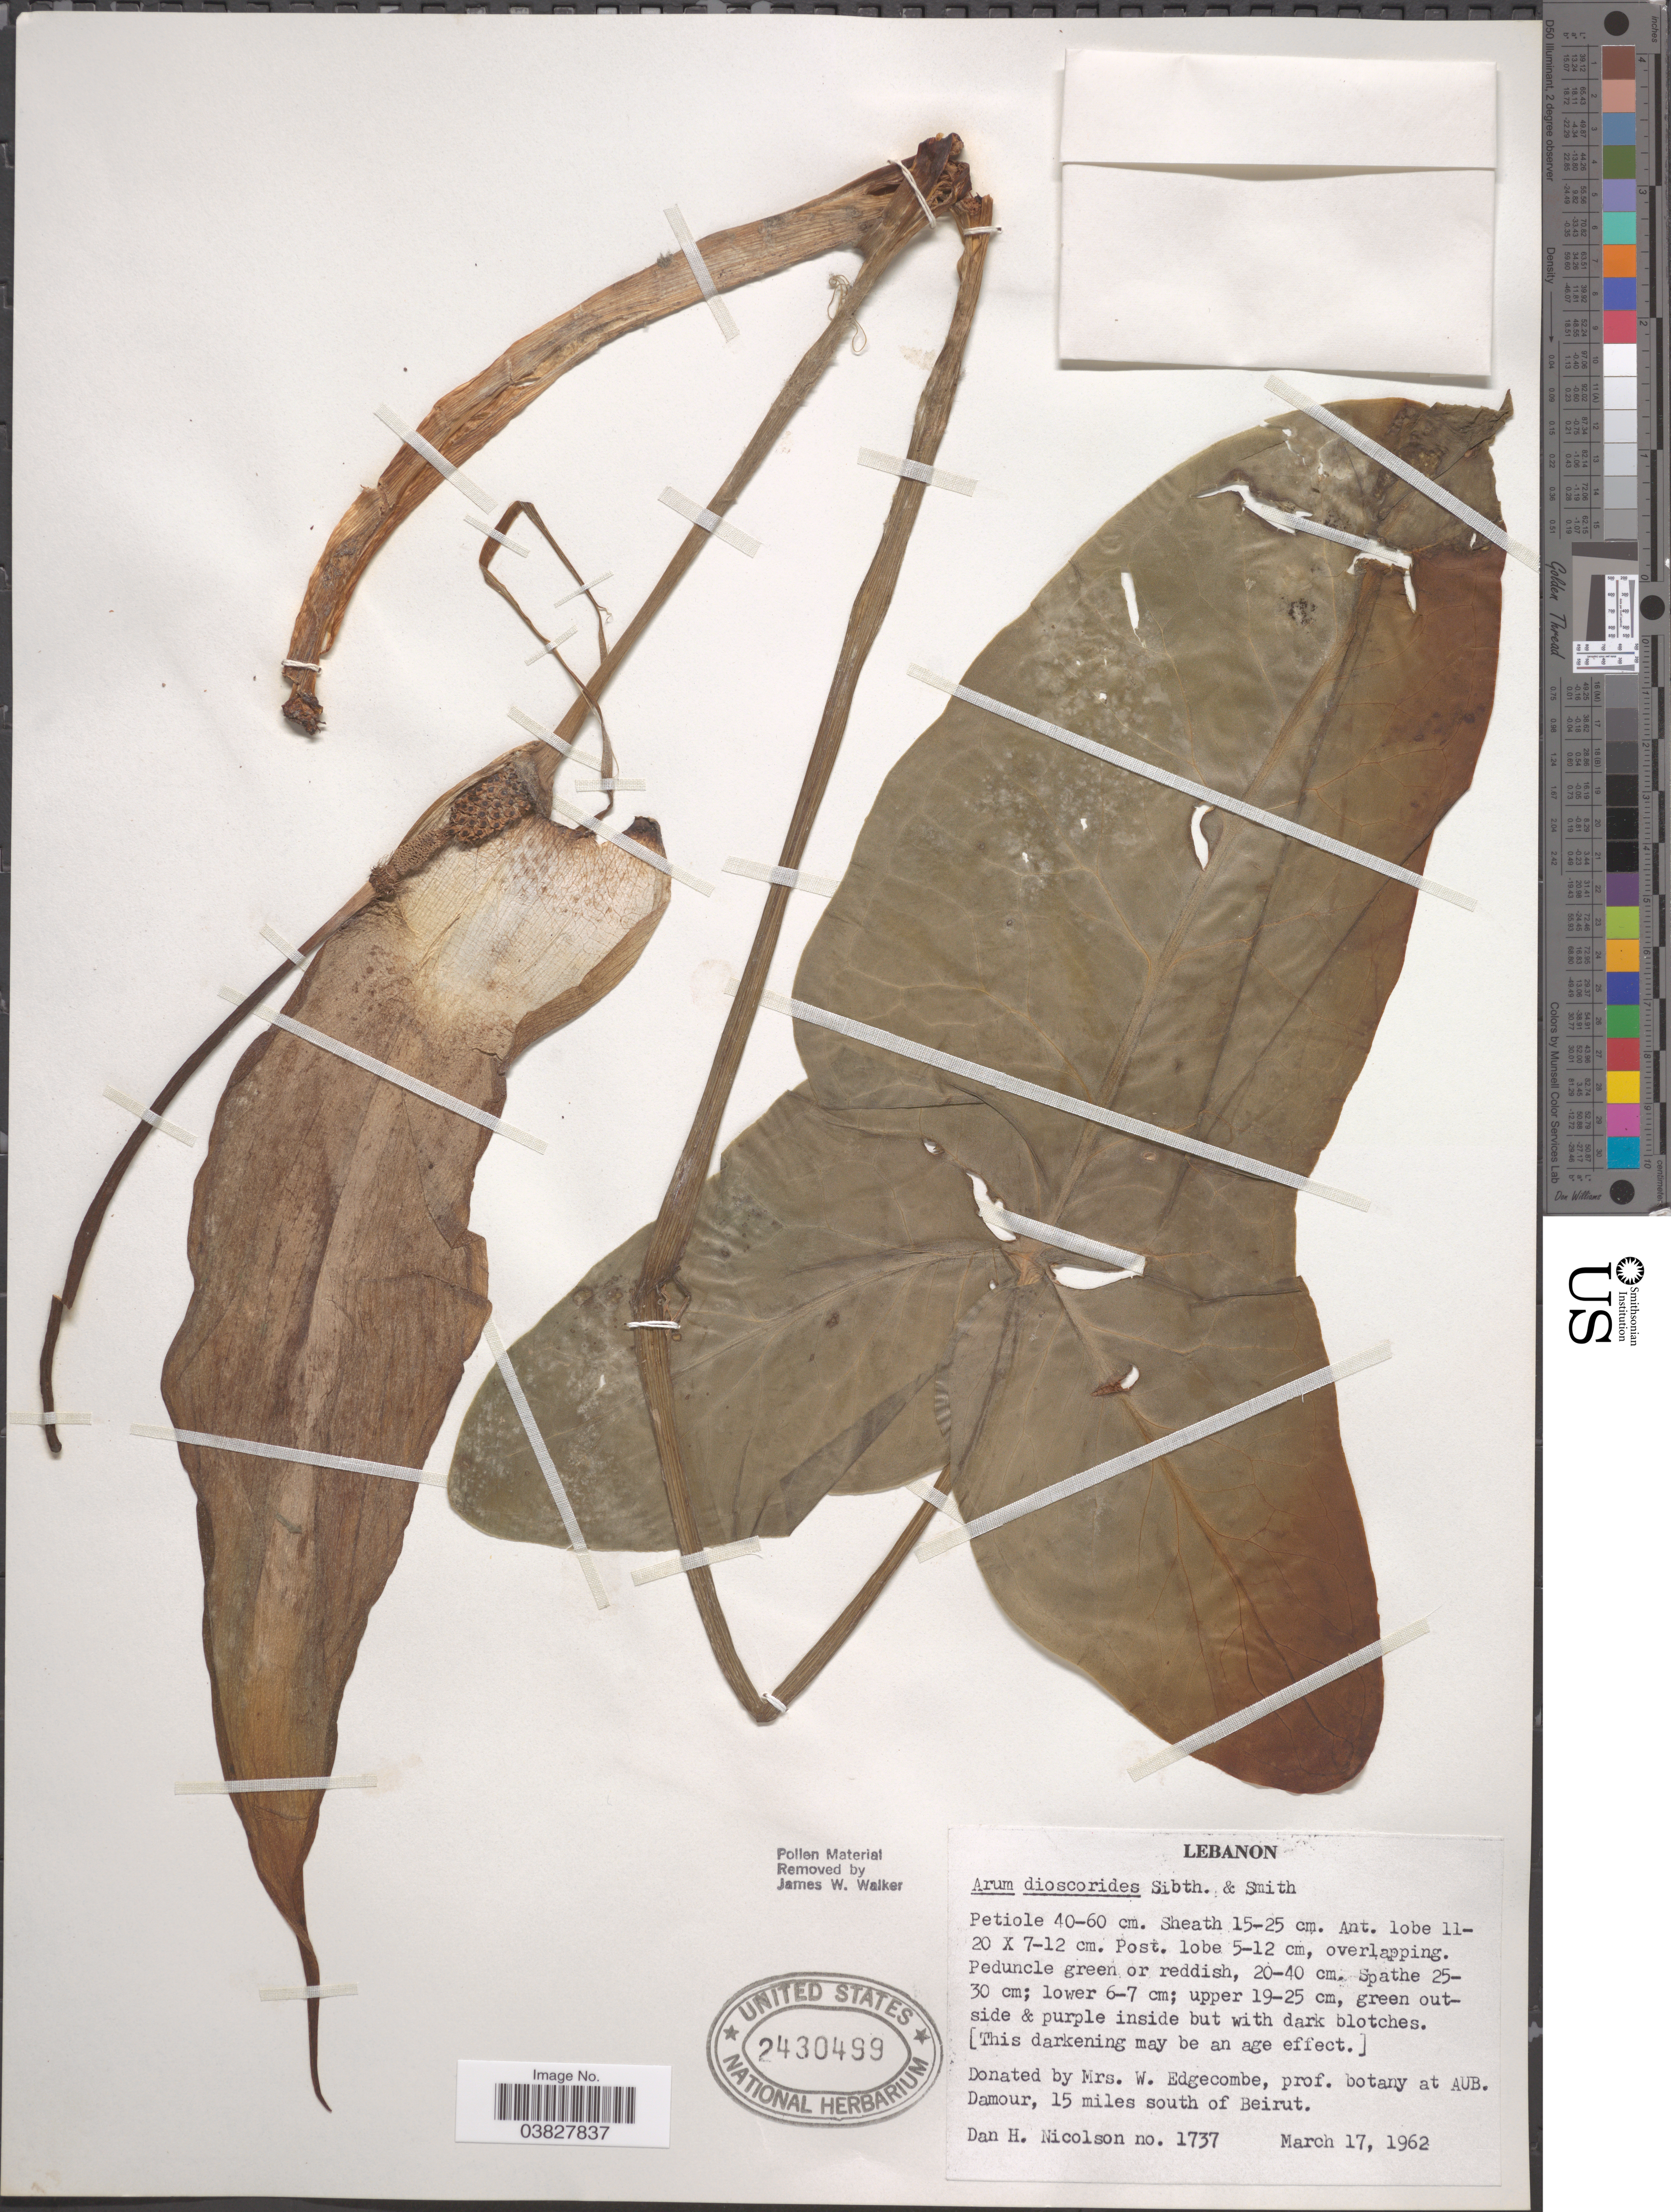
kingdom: Plantae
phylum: Tracheophyta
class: Liliopsida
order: Alismatales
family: Araceae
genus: Arum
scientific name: Arum dioscoridis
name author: Sm.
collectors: D. H. Nicolson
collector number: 1737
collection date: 1962-03-17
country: Lebanon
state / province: Beyrouth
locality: Damour, 15 miles south of Beirut.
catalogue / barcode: US 2430499